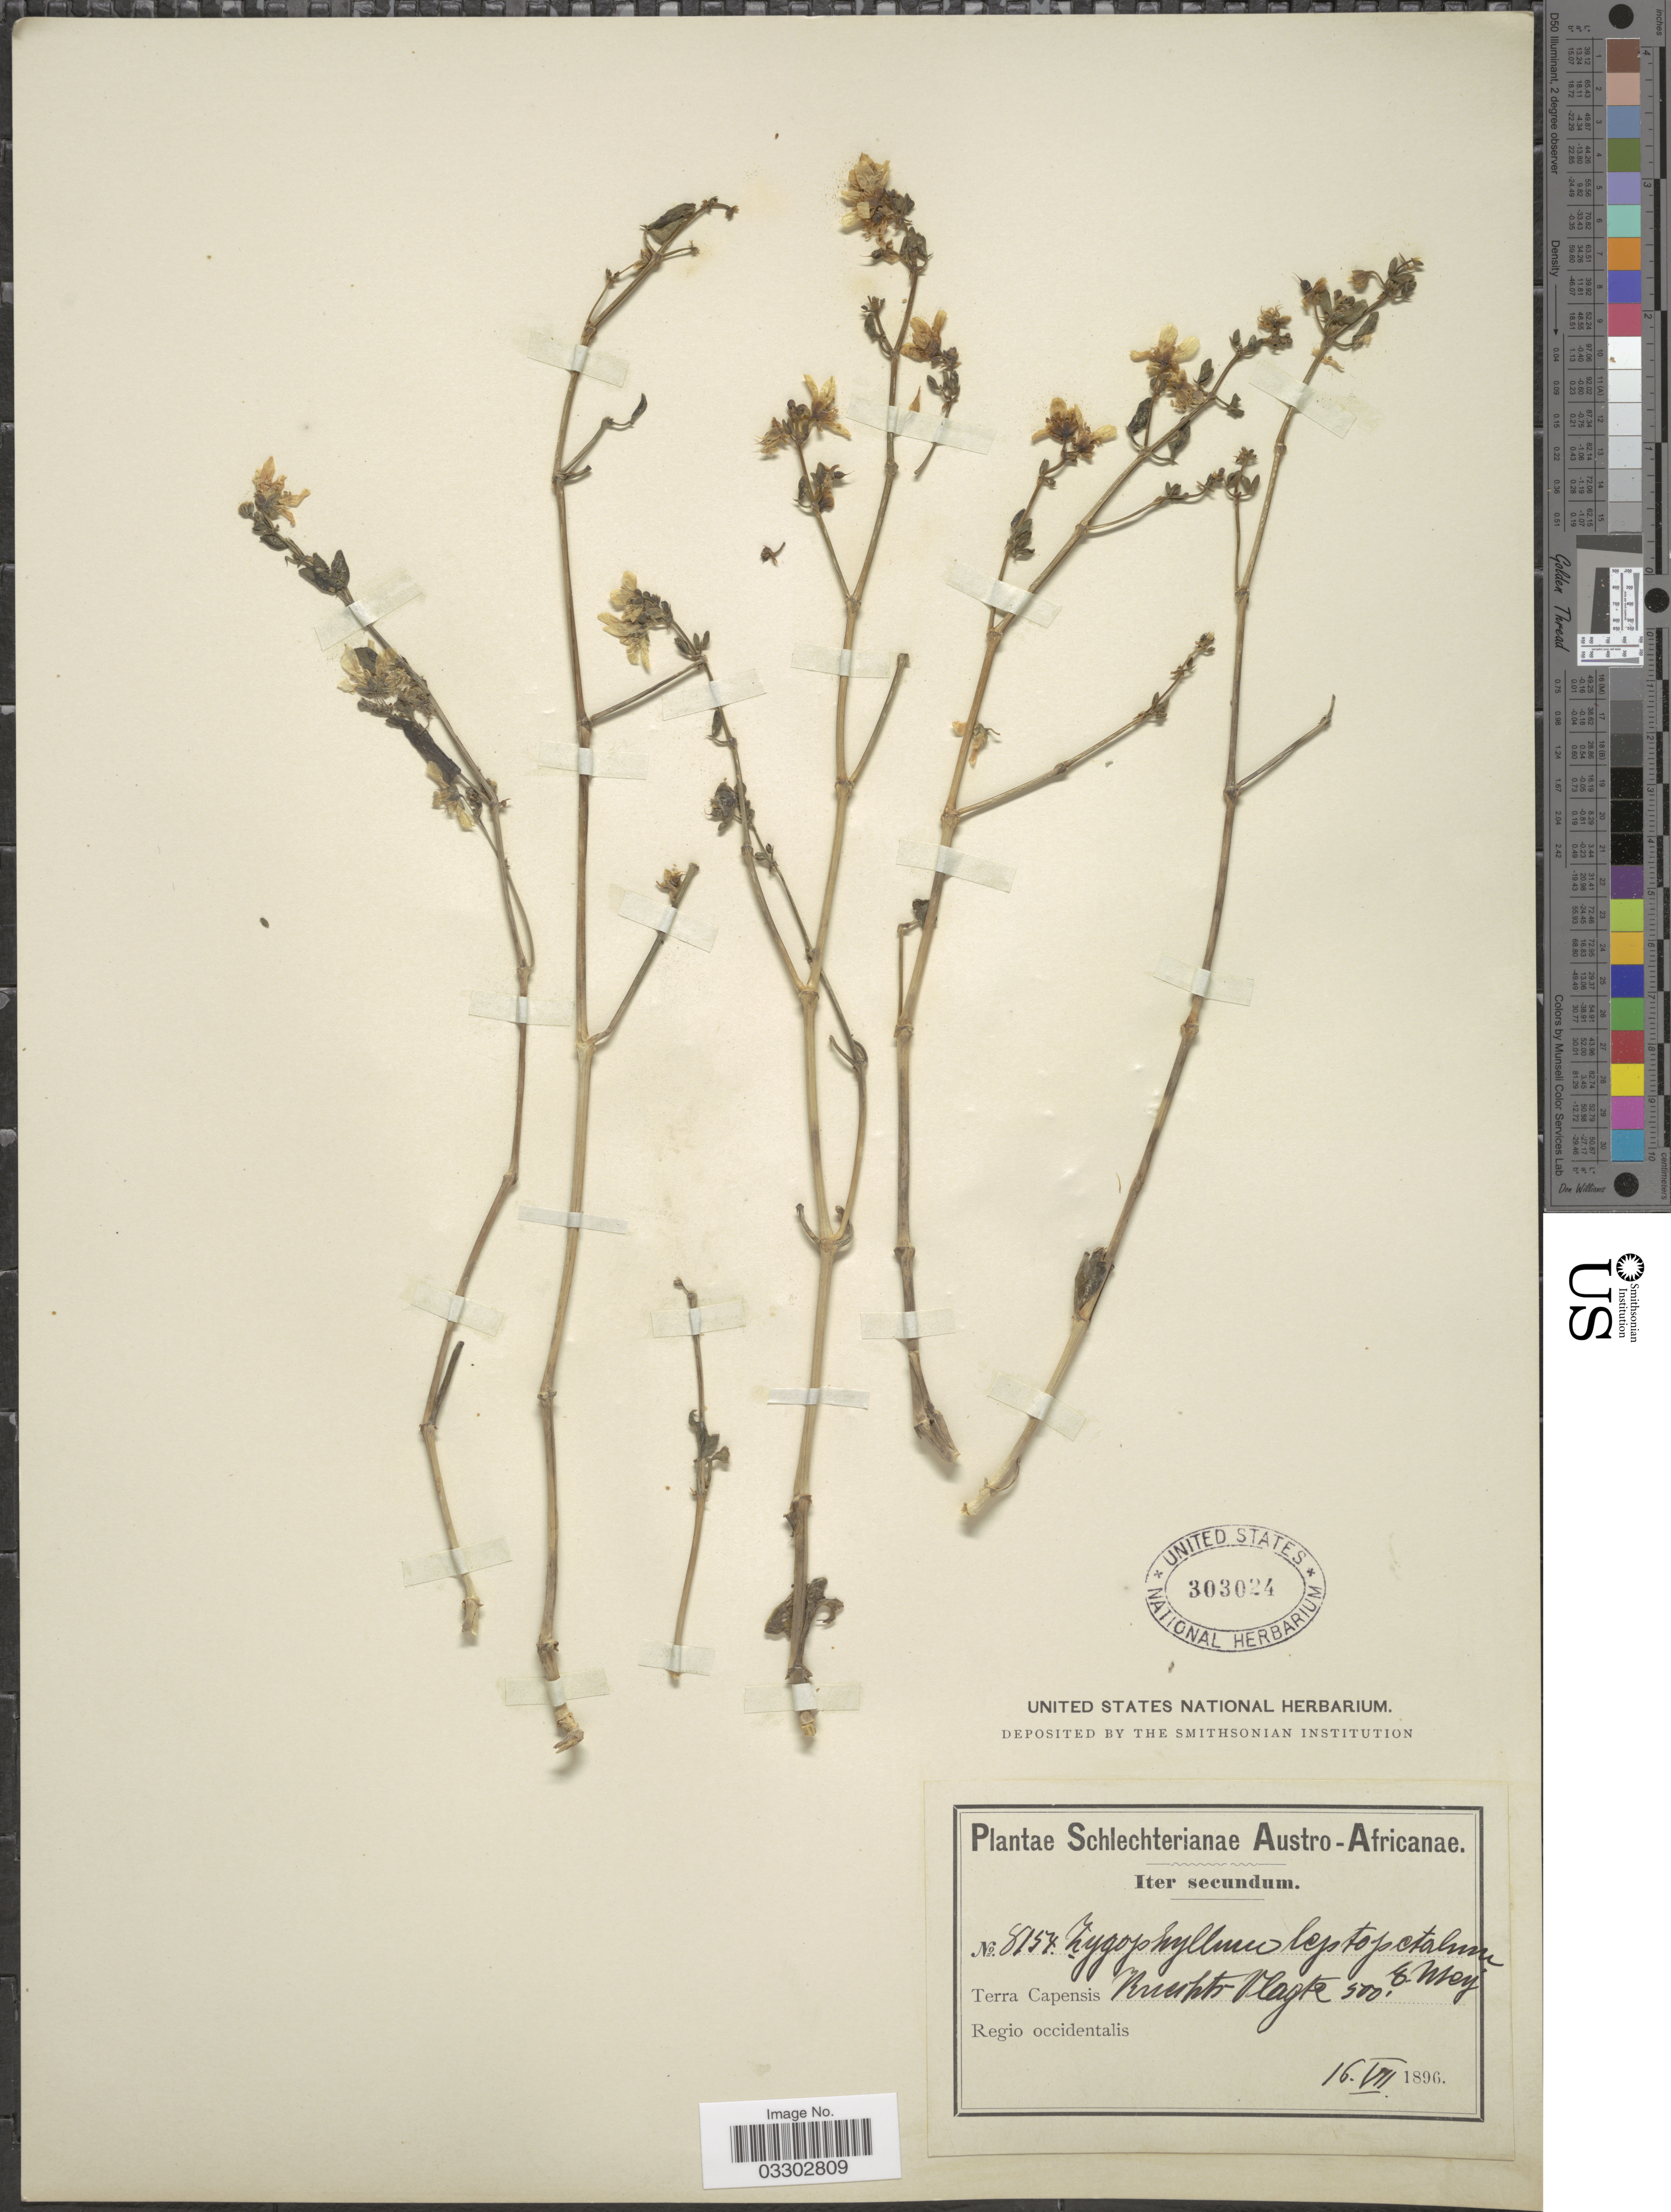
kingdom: Plantae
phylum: Tracheophyta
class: Magnoliopsida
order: Zygophyllales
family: Zygophyllaceae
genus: Roepera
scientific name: Roepera leptopetala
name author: (E. Mey. ex Sond.) Beier & Thulin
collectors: Schlechter, --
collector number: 8154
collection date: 1896-07-16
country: South Africa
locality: Austro-Africanae. Terra Capensis Burcht [interpreted] Vlagte. Regio occidentalis.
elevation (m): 152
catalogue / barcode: US 303024